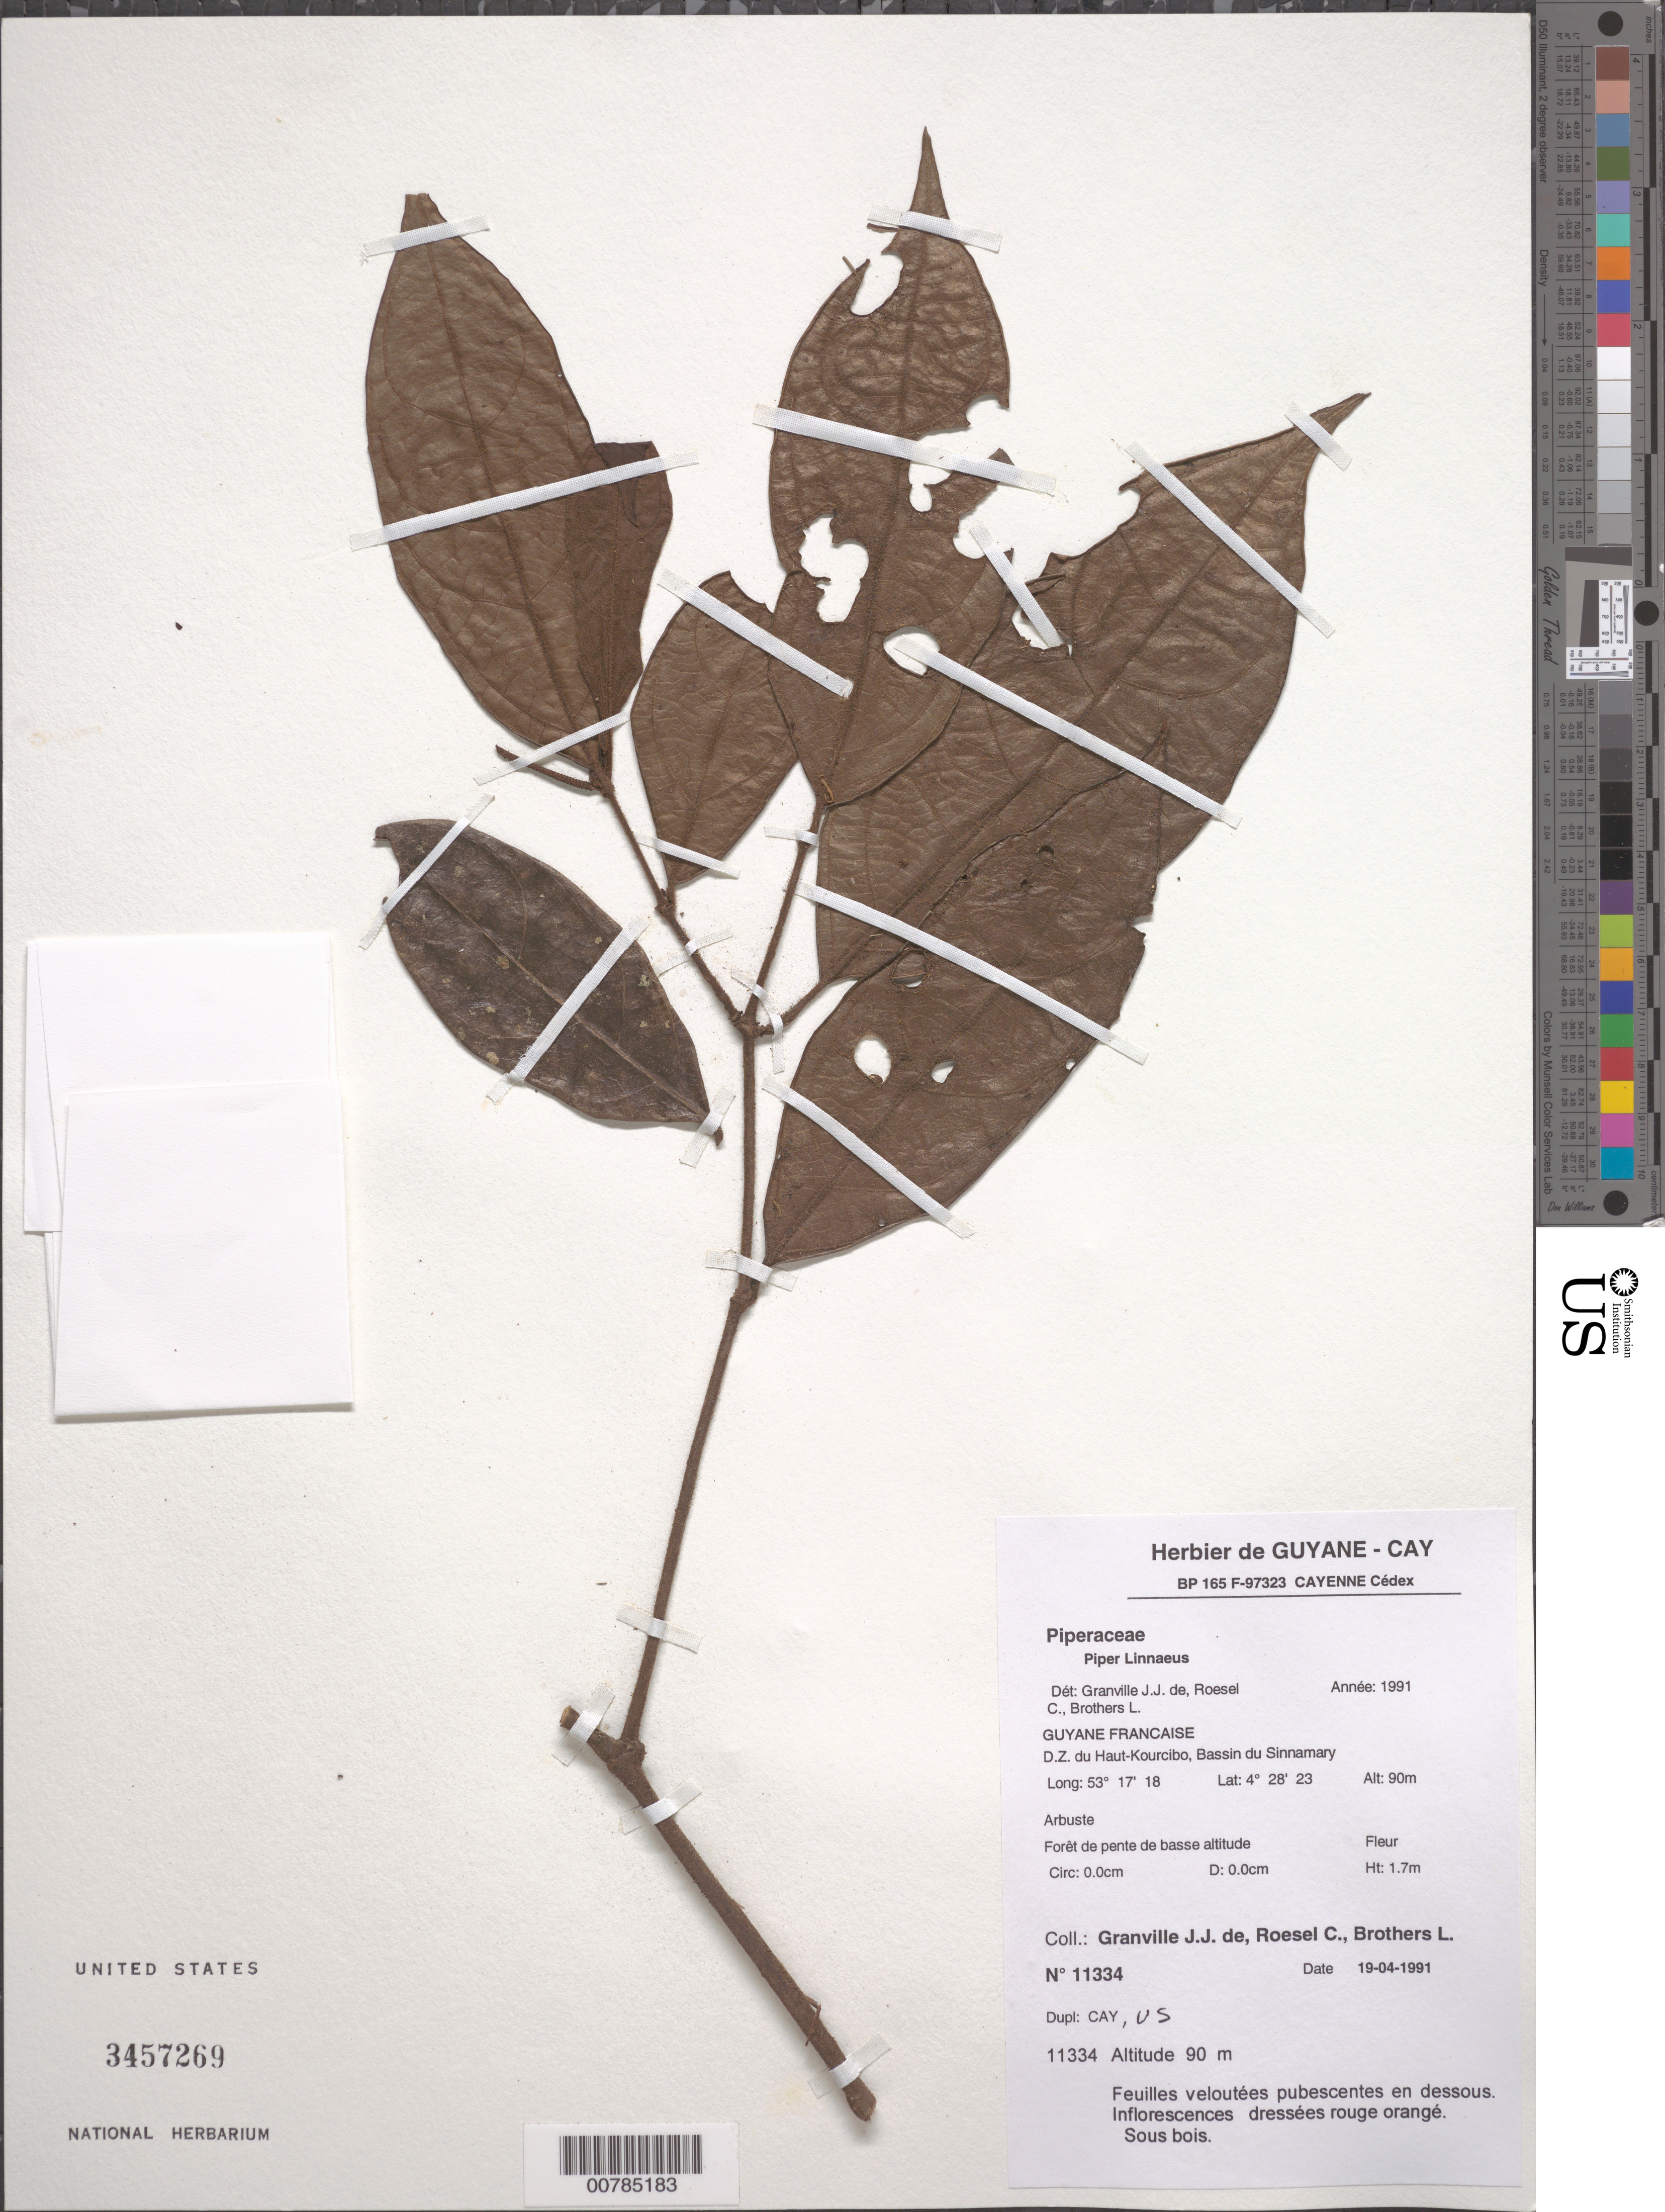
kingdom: Plantae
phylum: Tracheophyta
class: Magnoliopsida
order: Piperales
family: Piperaceae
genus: Piper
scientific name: Piper sp.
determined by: Granville, J. J.; Roesel, C. S.; Brothers, Leslie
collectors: J.-J. de Granville, C. S. Roesel & L. Brothers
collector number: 11334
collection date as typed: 19-Apr-91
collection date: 1991-04-19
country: French Guiana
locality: D.Z. du Haut-Kourcibo, Bassin du Sinnamary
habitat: Forêt de pente de basse altitude, sous bois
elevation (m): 80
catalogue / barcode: US 3457269